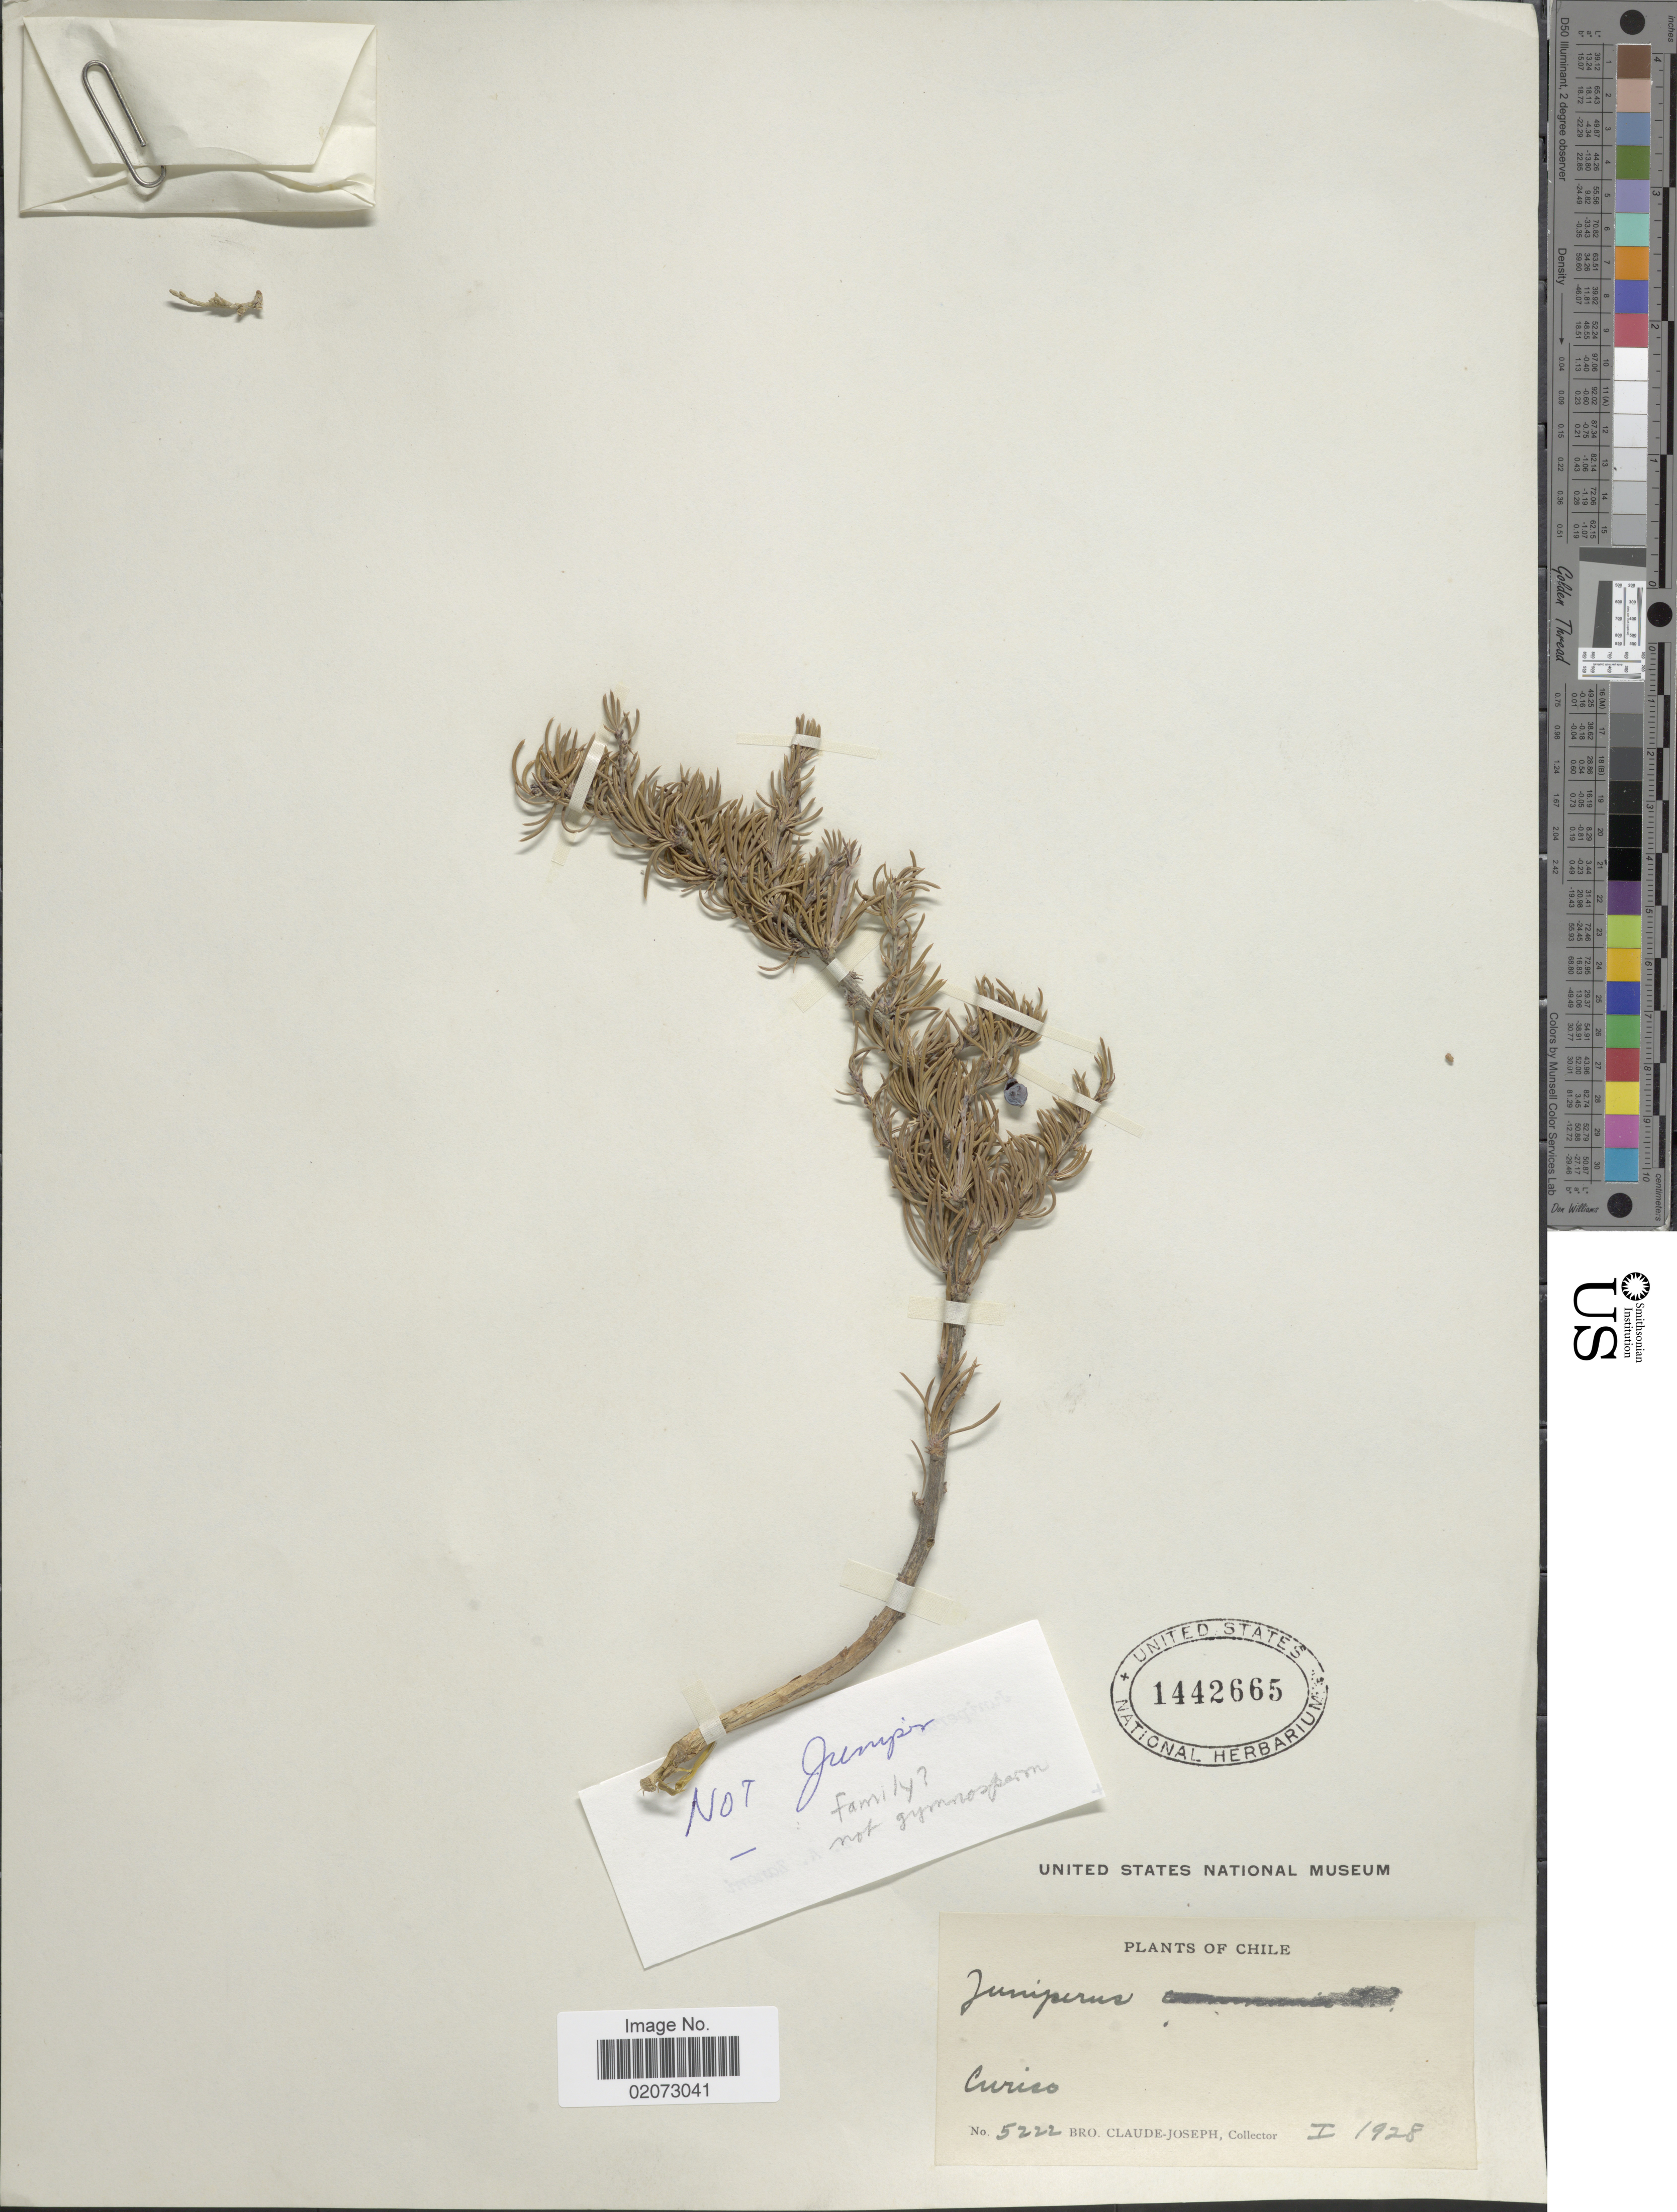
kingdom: Plantae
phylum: Tracheophyta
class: Pinopsida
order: Pinales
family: Pinaceae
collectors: Bro. Claude-Joseph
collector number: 5222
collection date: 1928-01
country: Chile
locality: Curiso.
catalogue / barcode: US 1442665